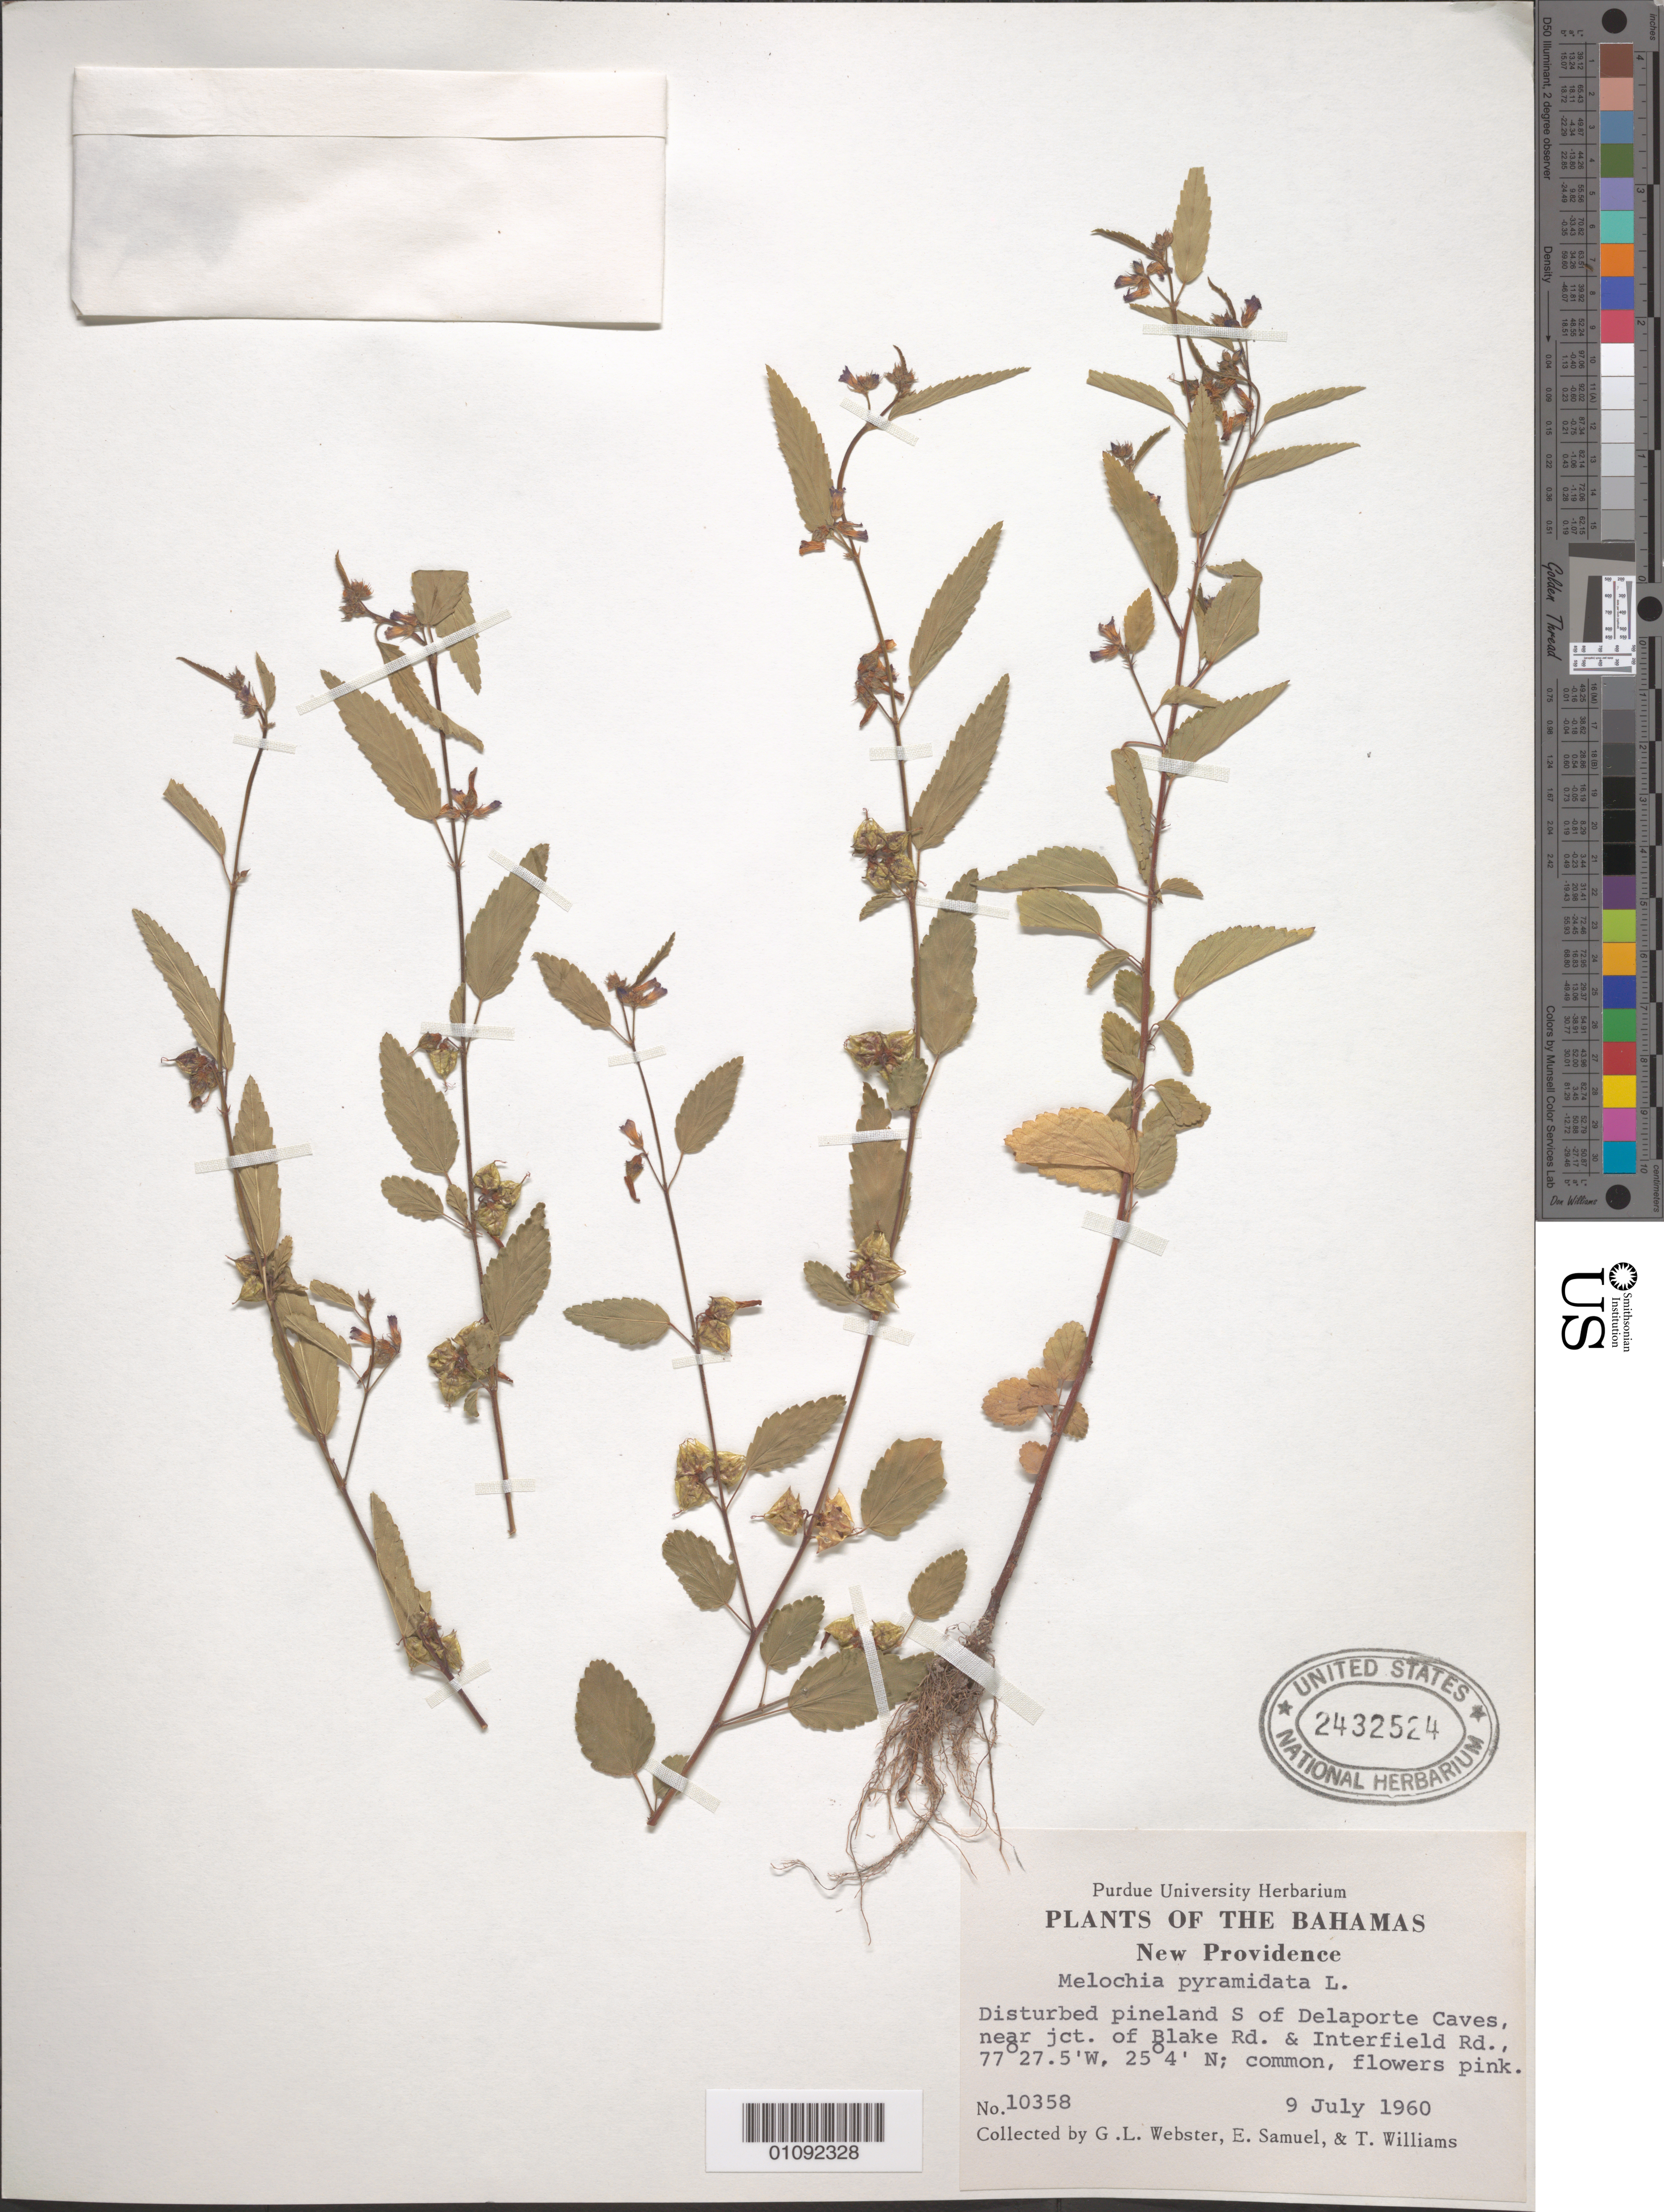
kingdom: Plantae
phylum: Tracheophyta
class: Magnoliopsida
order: Malvales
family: Malvaceae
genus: Melochia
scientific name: Melochia pyramidata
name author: L.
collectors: G. L. Webster, E. Samuel & T. Williams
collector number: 10358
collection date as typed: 09 Jul 1960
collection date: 1960-07-09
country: Bahamas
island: New Providence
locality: Disturbed pineland S of Delaporte Caves, near jct. of Blake Rd. & Interfield Rd.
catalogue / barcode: US 2432524